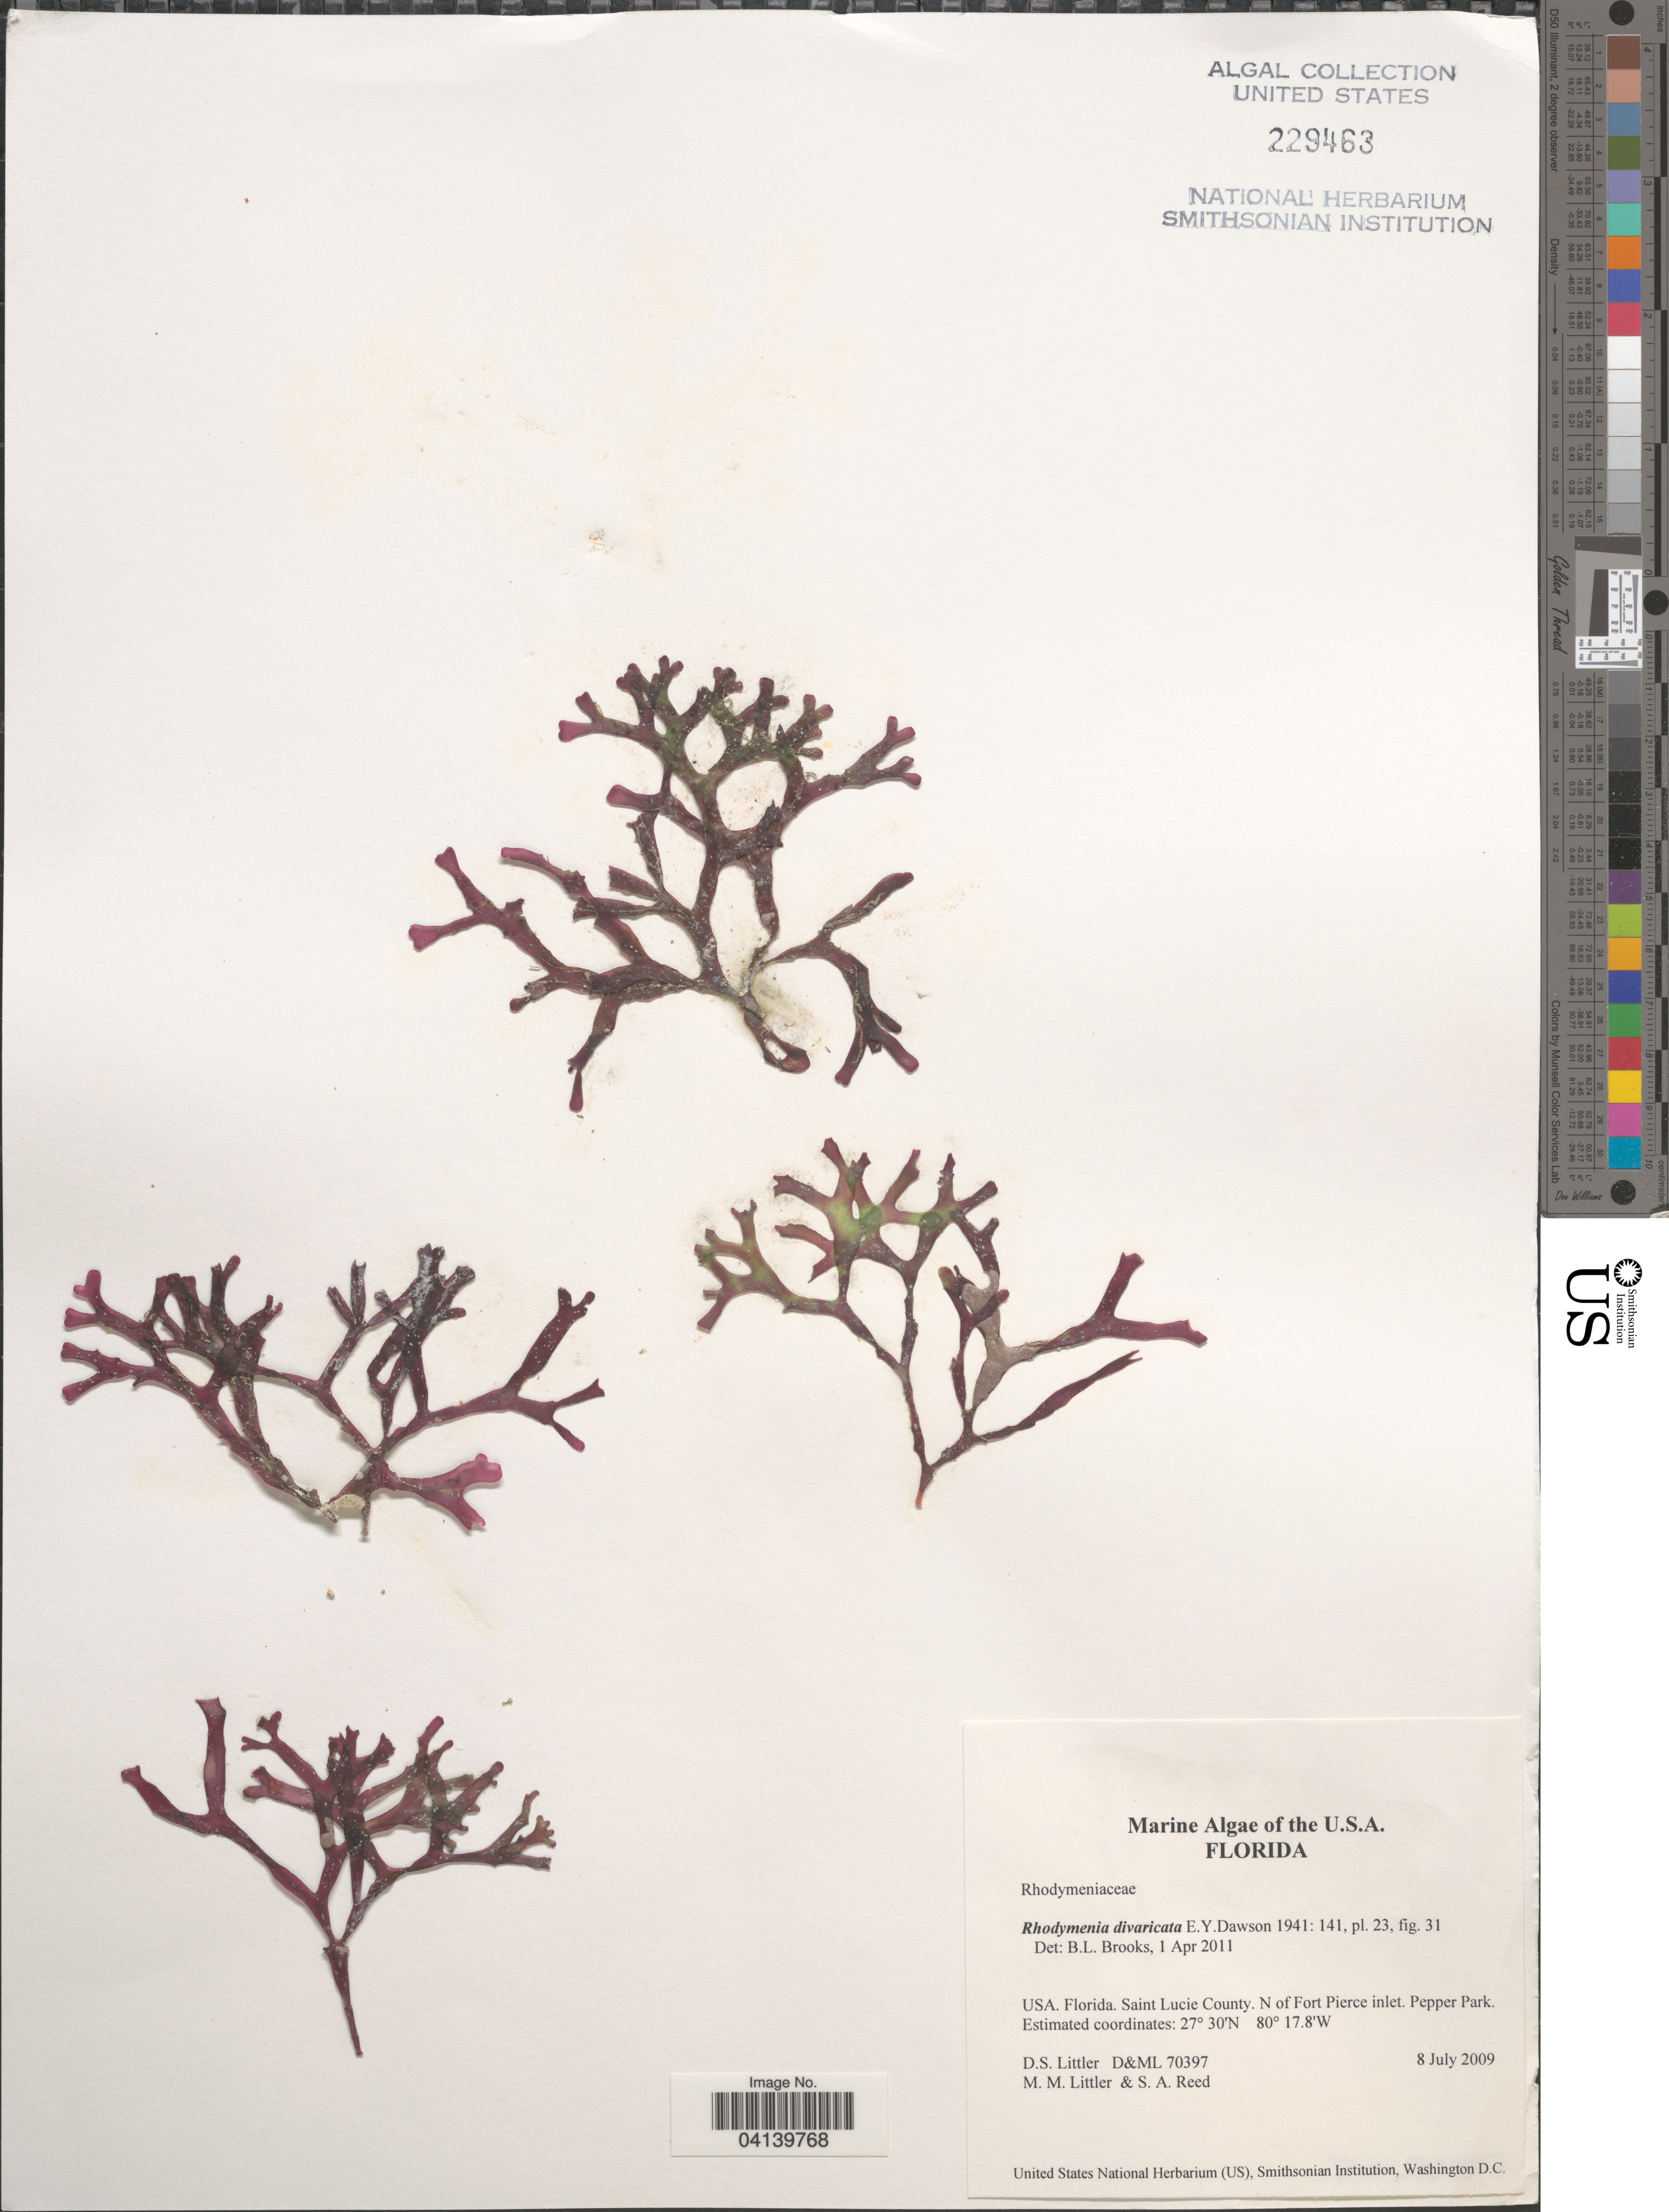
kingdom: Plantae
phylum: Rhodophyta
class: Florideophyceae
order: Rhodymeniales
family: Rhodymeniaceae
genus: Rhodymenia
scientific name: Rhodymenia divaricata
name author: E.Y. Dawson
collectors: D. S. Littler & S. Reed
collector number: D&ML 70397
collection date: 2009-07-08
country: United States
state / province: Florida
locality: Saint Lucie County. N of Fort Pierce inlet. Pepper Park.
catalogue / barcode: US 229463